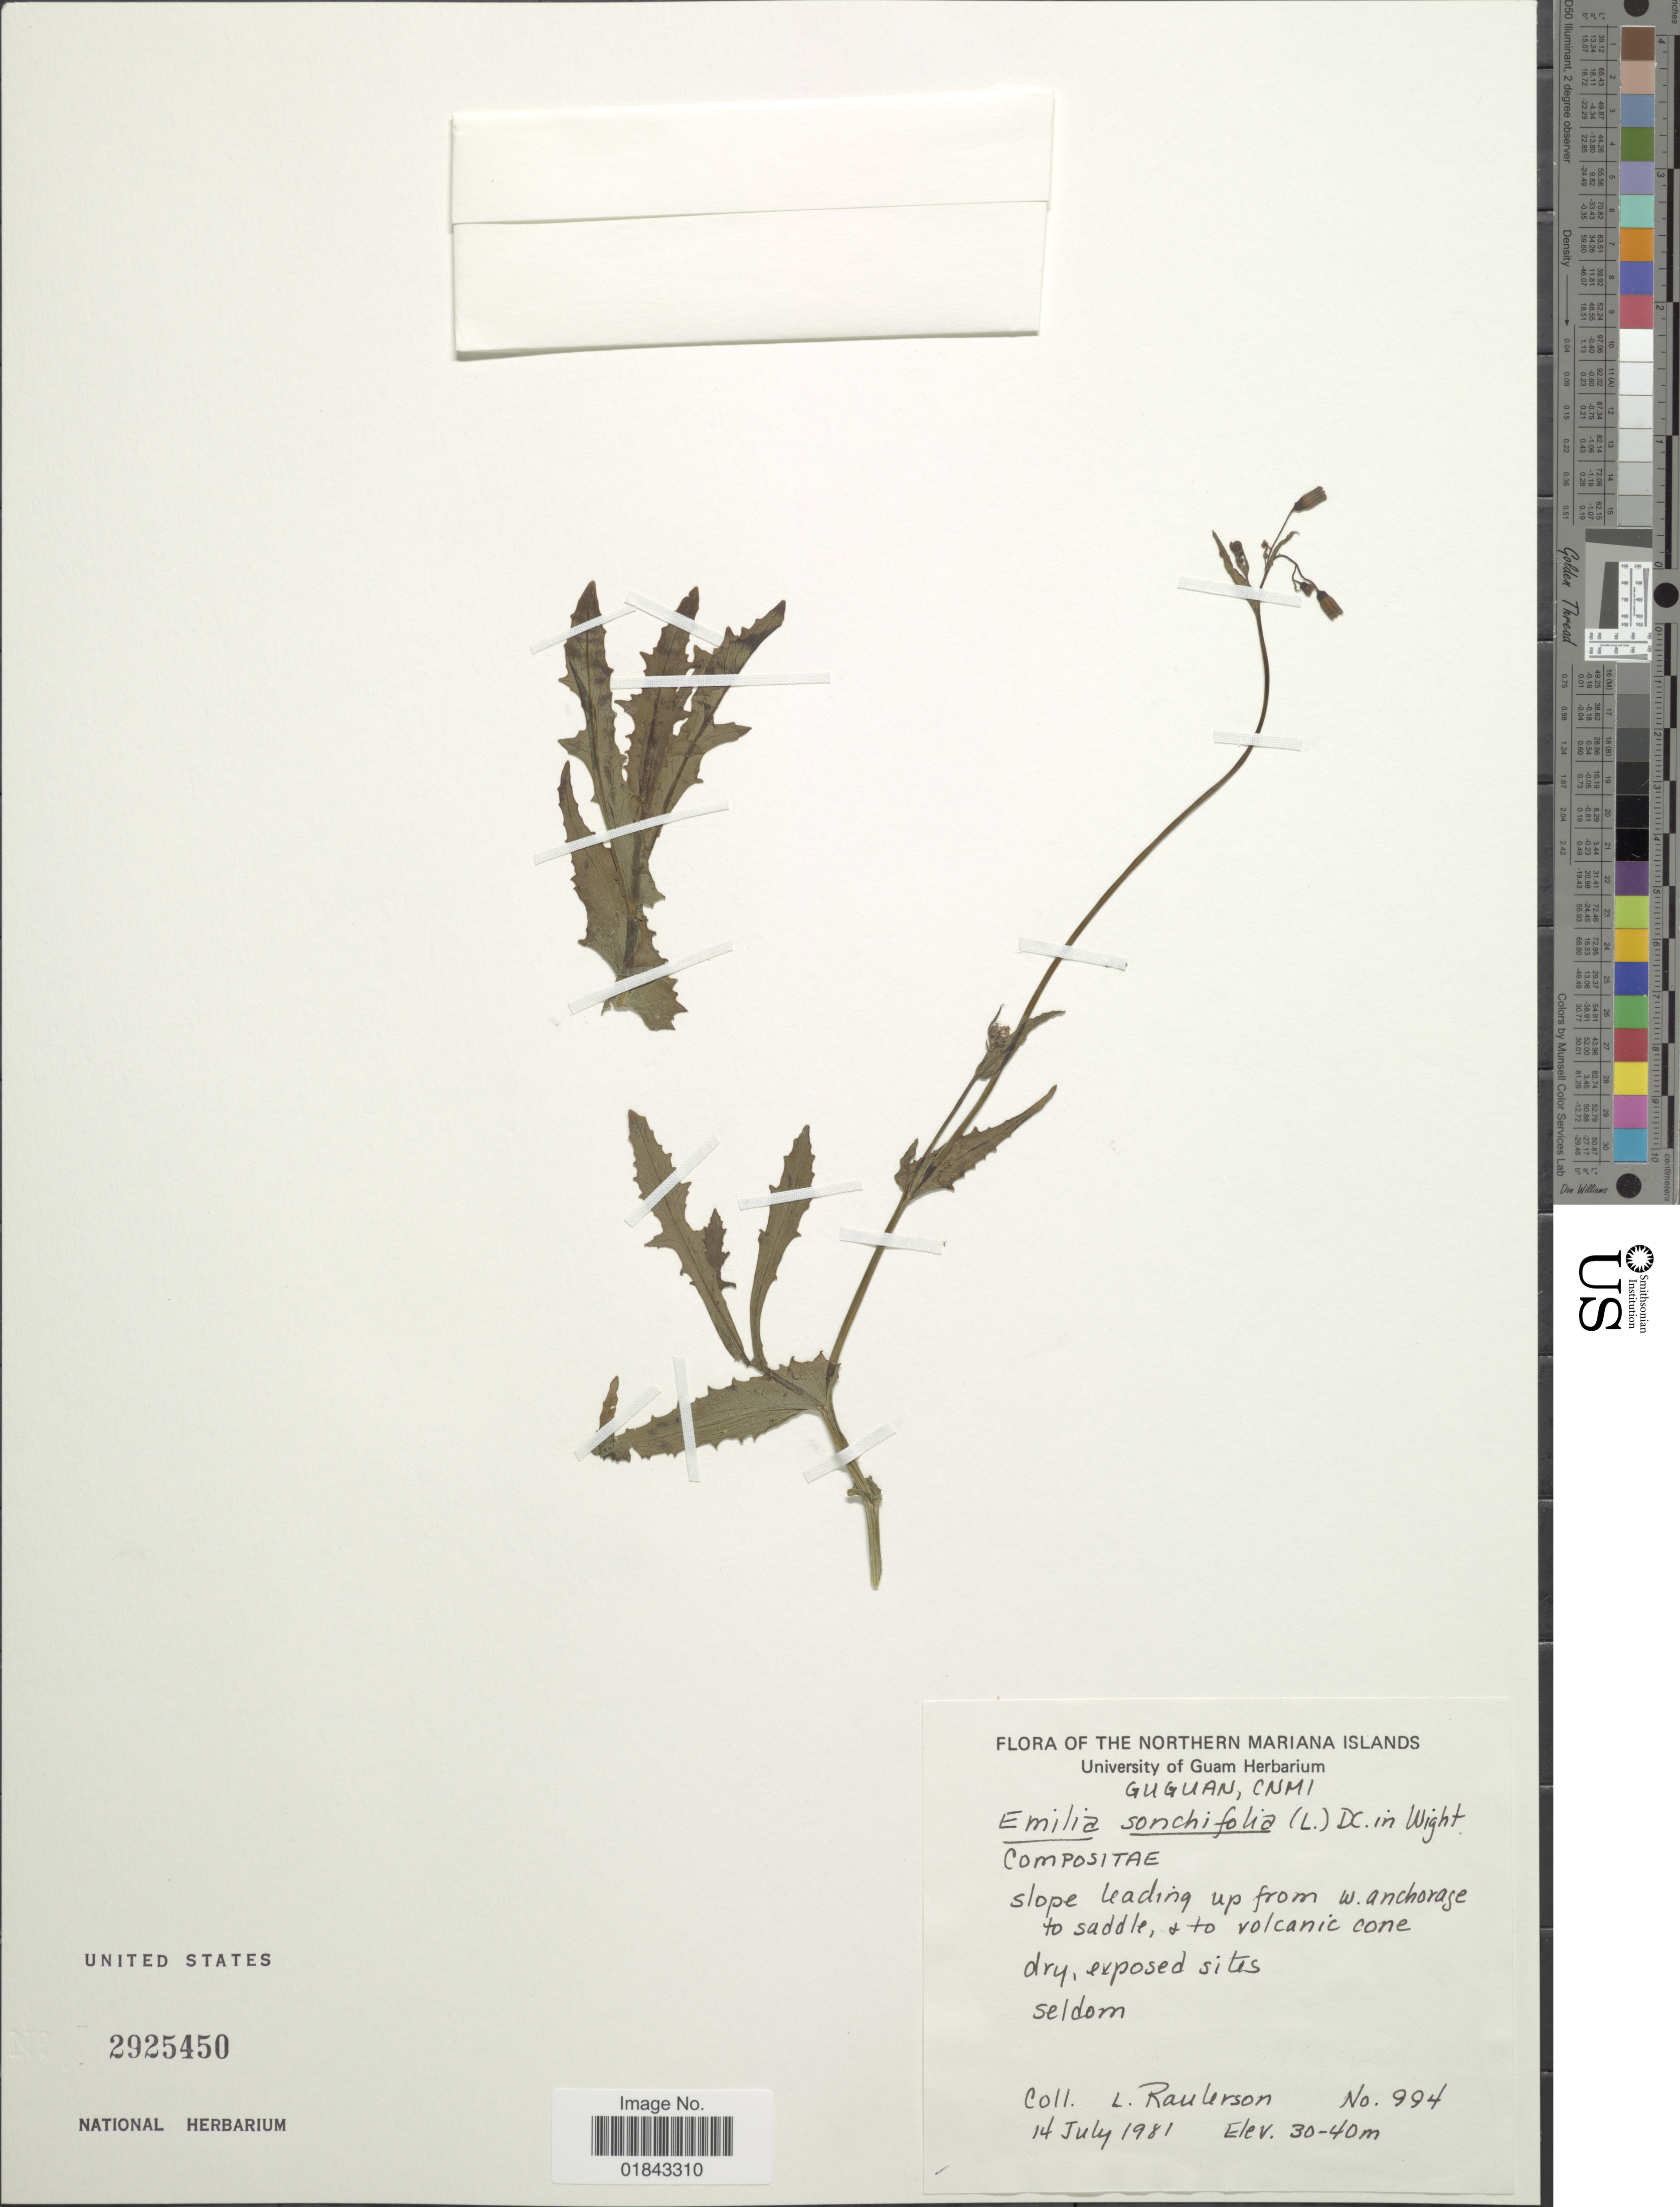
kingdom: Plantae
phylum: Tracheophyta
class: Magnoliopsida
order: Asterales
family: Asteraceae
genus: Emilia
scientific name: Emilia sonchifolia var. sonchifolia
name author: (L.) DC.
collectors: L. Raulerson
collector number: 994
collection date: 1981-07-14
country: Northern Mariana Islands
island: Guguan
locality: Guguan, Cumi [interpreted], slope leading up from w. anchorage to saddle, volcanic cone dry, exposed sites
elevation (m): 30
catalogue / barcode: US 2925450